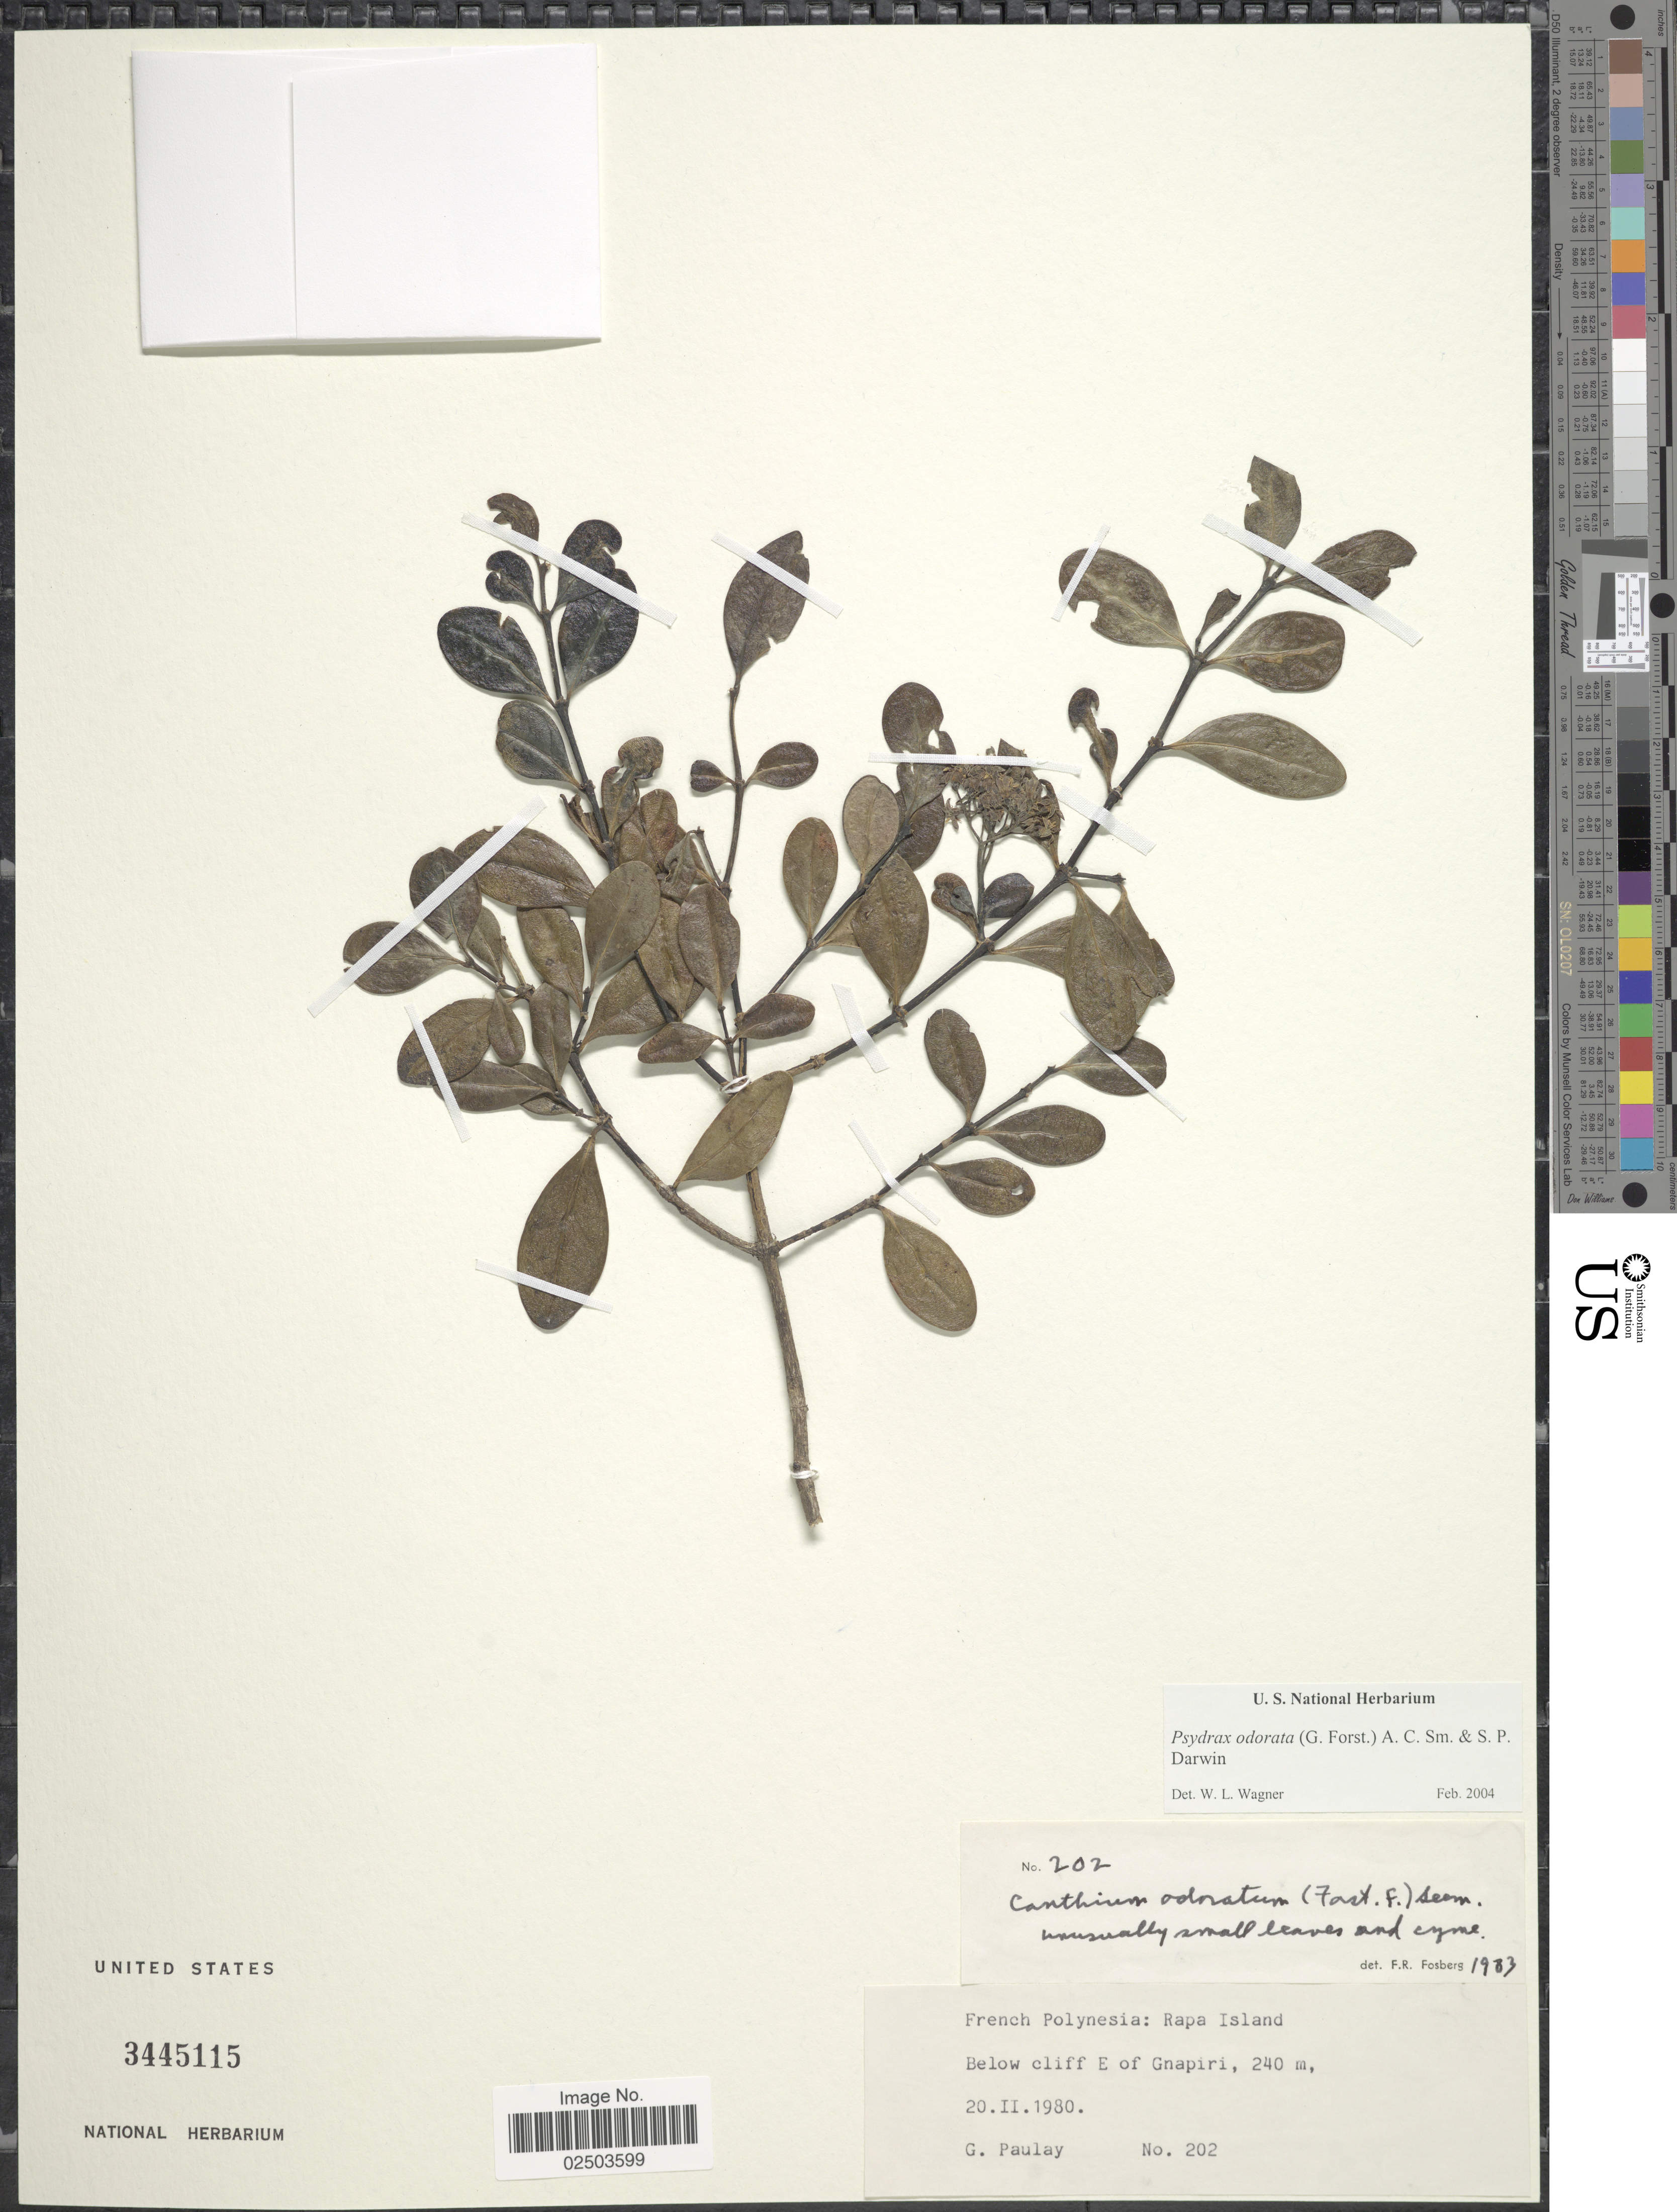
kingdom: Plantae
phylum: Tracheophyta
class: Magnoliopsida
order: Gentianales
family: Rubiaceae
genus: Canthium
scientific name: Canthium odoratum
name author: Seem.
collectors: G. Paulay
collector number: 202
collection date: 1980-02-20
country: French Polynesia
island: Rapa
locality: Rapa Island. Below cliff E of Gnapiri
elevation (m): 240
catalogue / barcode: US 3445115